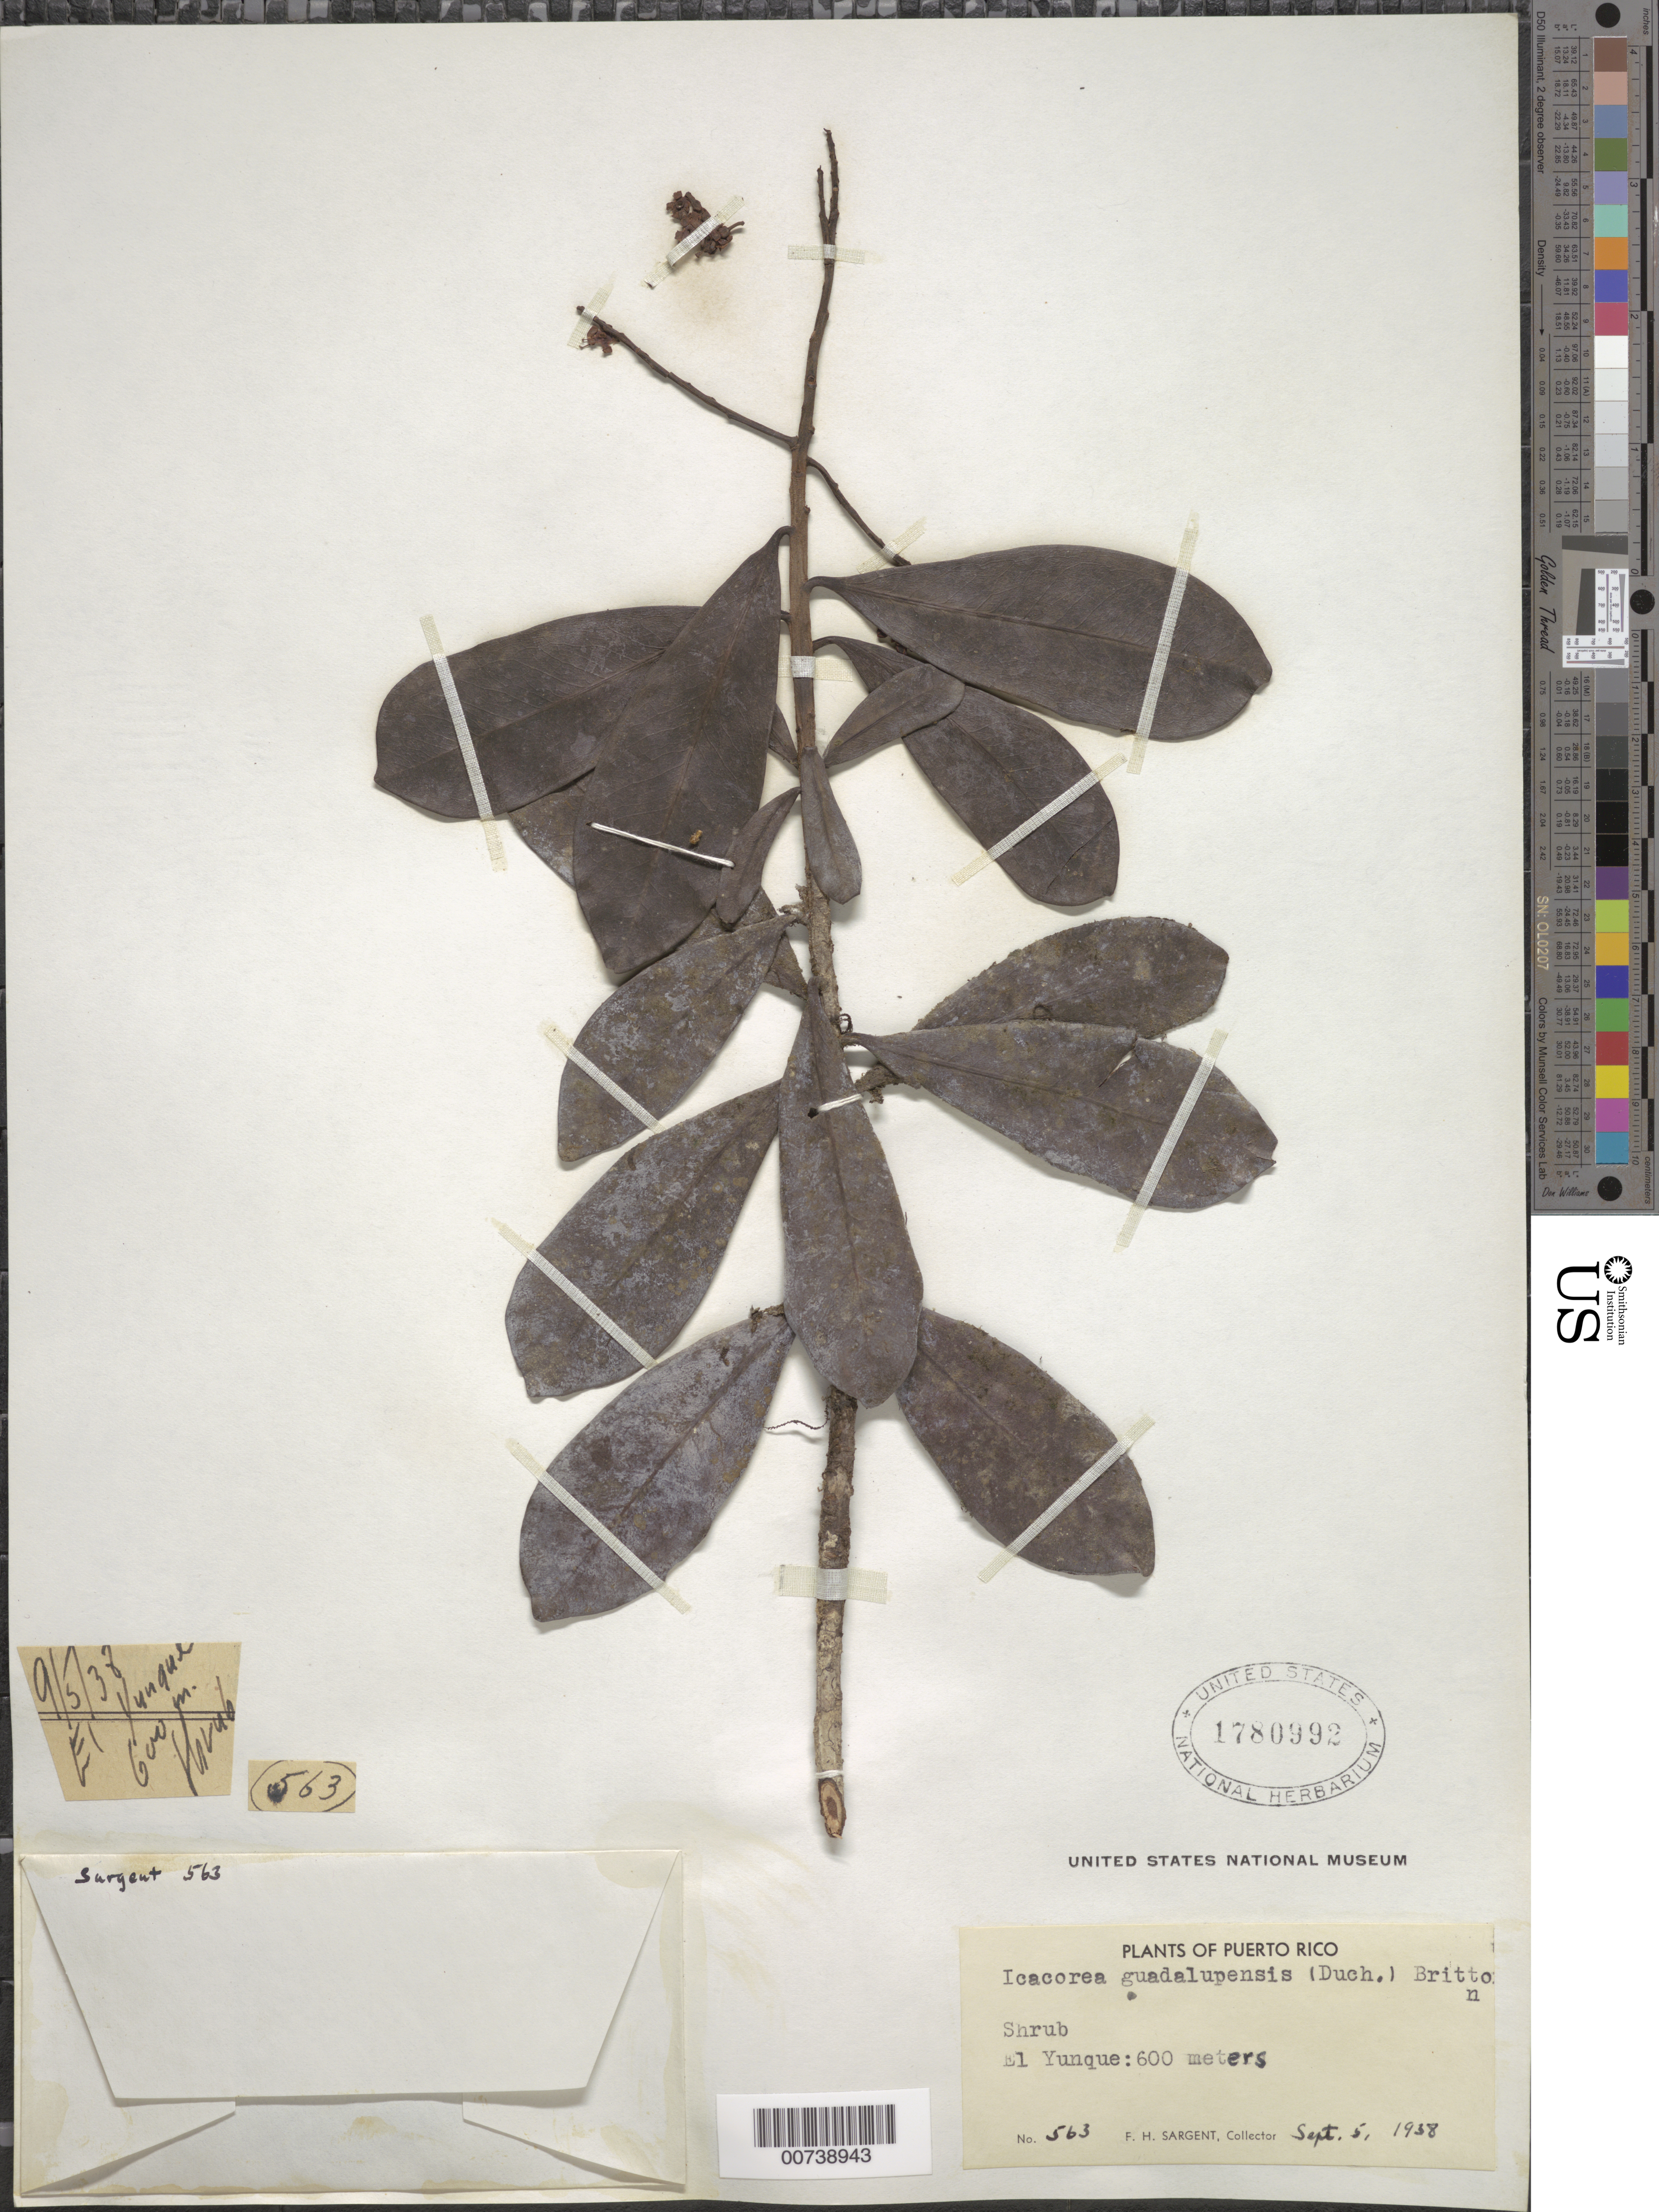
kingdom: Plantae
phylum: Tracheophyta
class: Magnoliopsida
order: Ericales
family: Primulaceae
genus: Ardisia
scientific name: Ardisia obovata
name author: Desv. ex Ham.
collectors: F. H. Sargent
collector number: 563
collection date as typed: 05 Sep 1938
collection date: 1938-09-05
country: Puerto Rico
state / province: Río Grande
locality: El Yunque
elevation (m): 600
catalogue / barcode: US 1780992